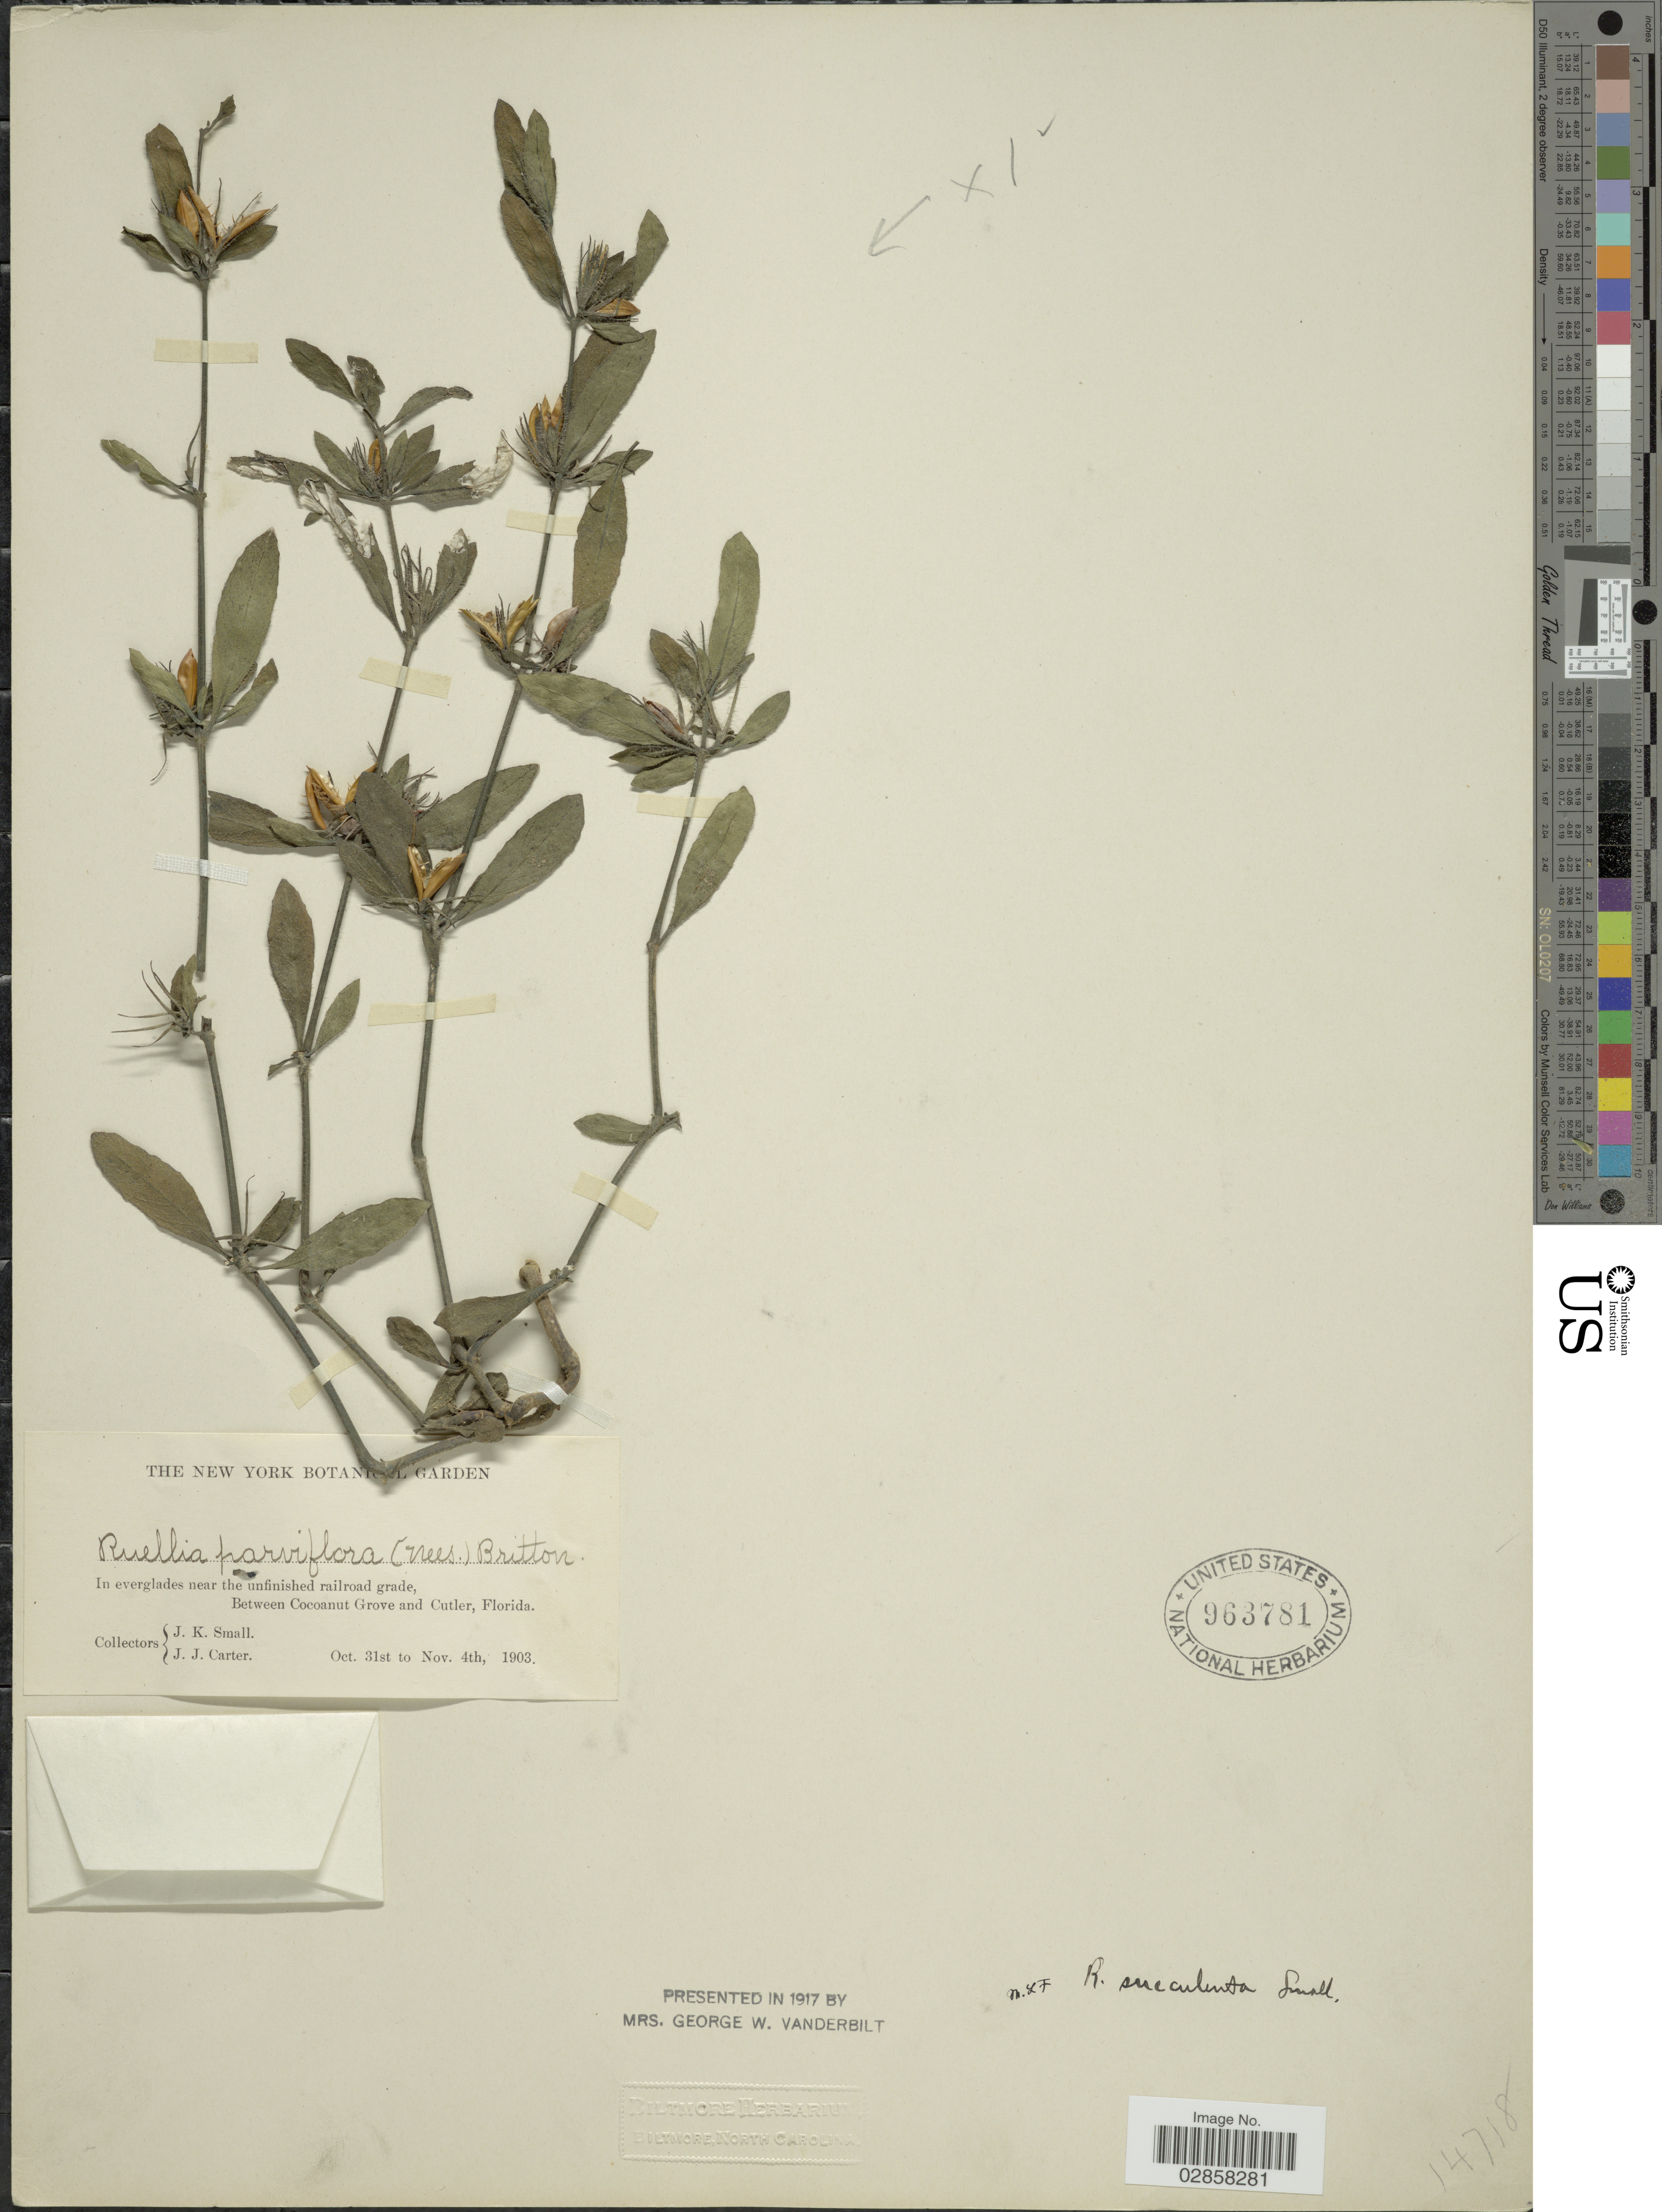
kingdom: Plantae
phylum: Tracheophyta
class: Magnoliopsida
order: Lamiales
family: Acanthaceae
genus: Ruellia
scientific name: Ruellia succulenta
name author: Small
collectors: J. K. Small & J. Carter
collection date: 1903-10-31/1903-11-04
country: United States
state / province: Florida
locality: In everglades nearthe unfinished railroad grade, Between Cocoanut Grove and Cutler.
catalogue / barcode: US 963781